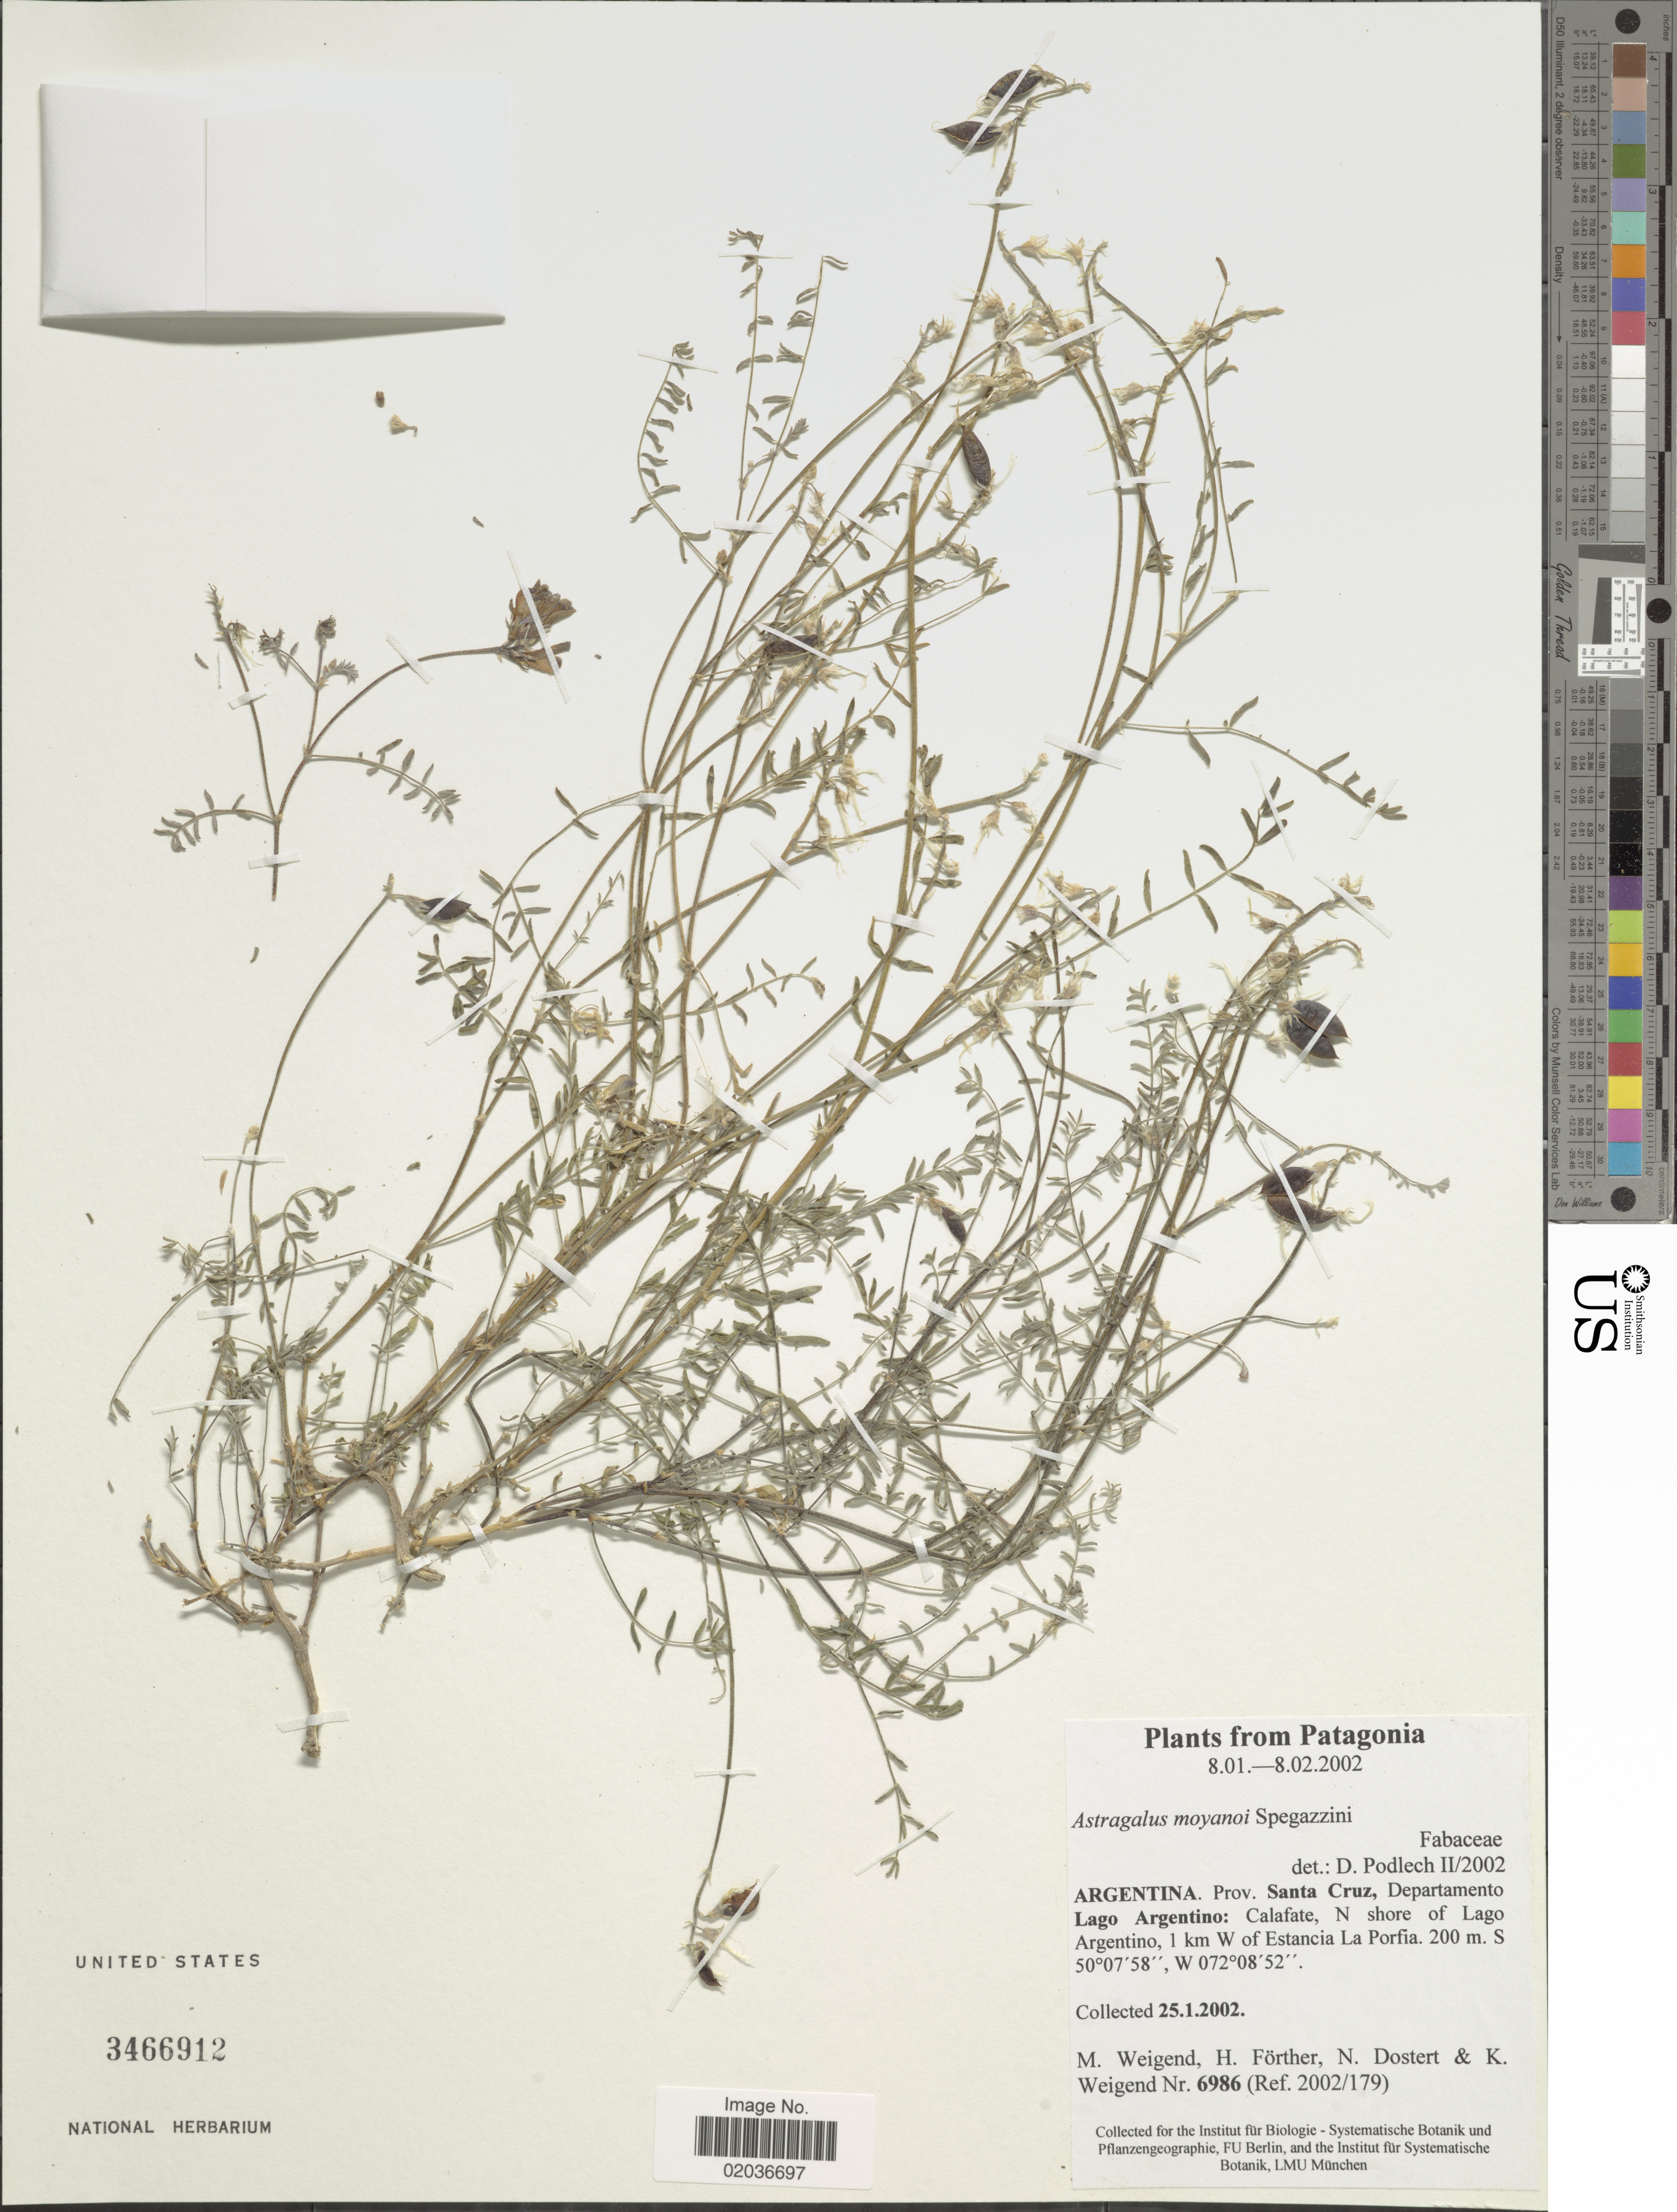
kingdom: Plantae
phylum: Tracheophyta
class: Magnoliopsida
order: Fabales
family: Fabaceae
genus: Astragalus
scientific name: Astragalus moyanoi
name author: Speg.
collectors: M. Weigend, H. Förther, N. Dostert & K. Weigend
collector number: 6986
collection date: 2002-01-25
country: Argentina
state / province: Santa Cruz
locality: Departamento Lago Argentino: Calafate, N shore of Lago Argentino, 1 km W of Estancia La Porfia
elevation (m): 200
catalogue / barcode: US 2466912